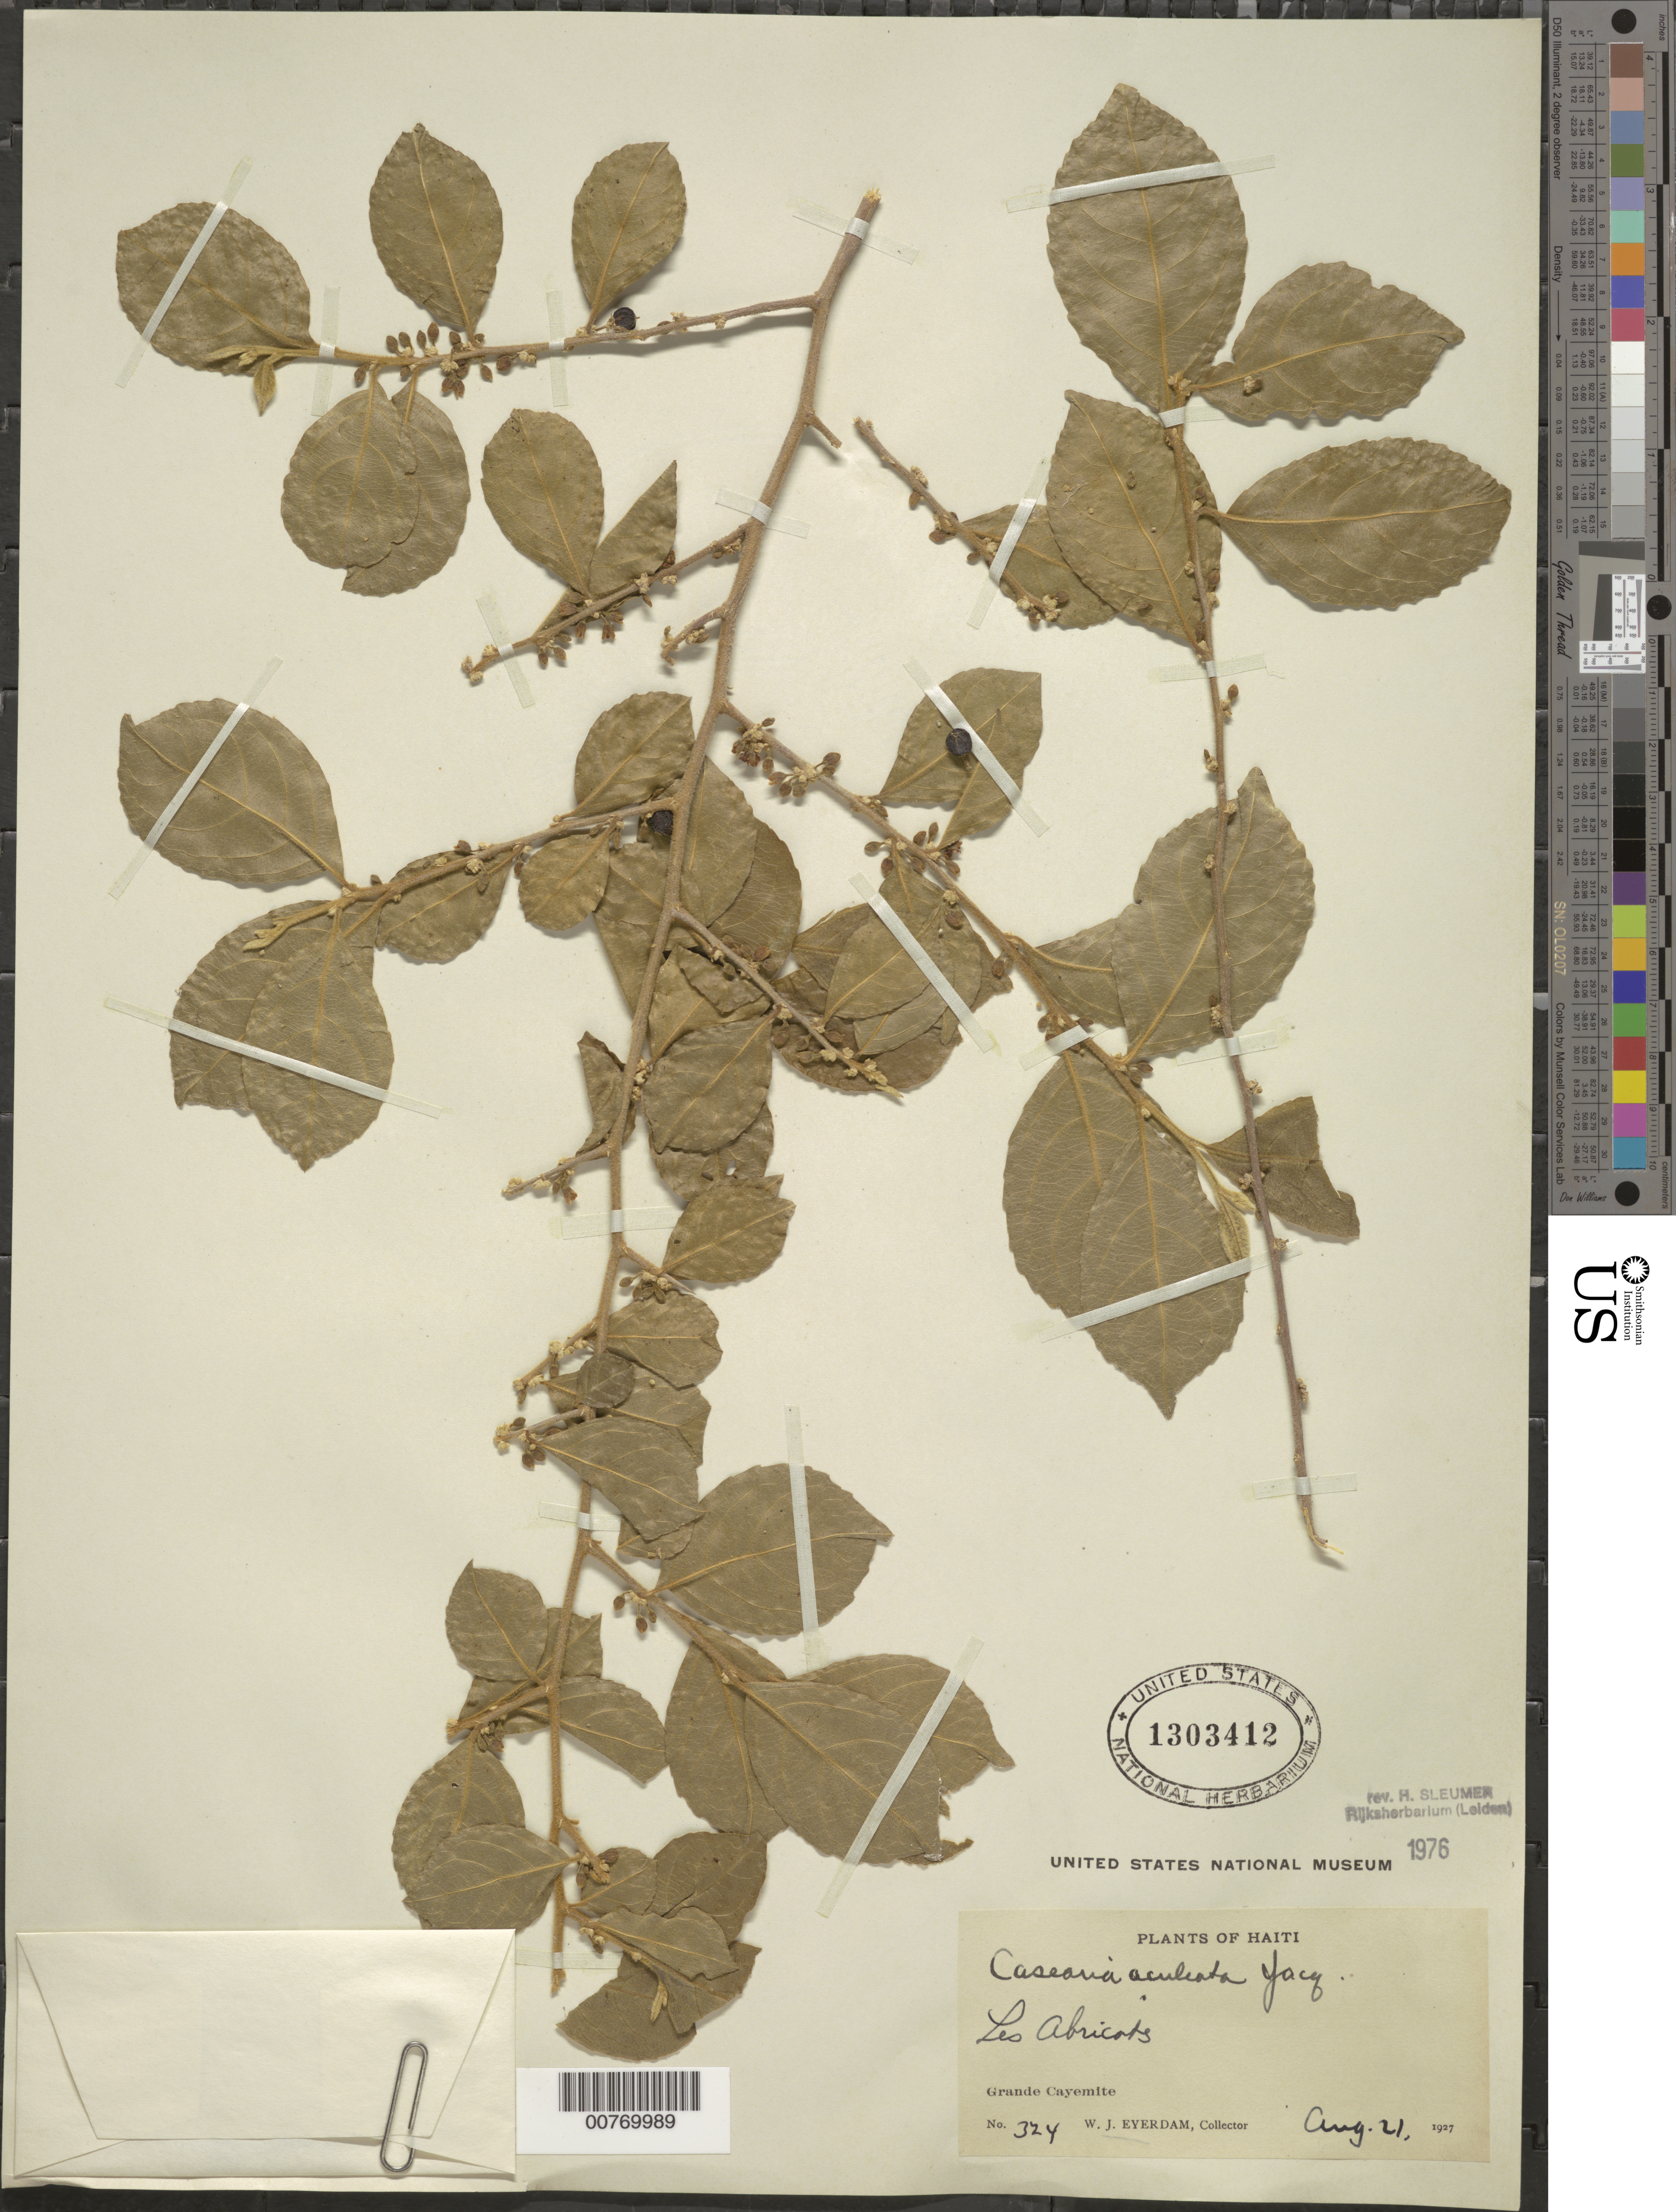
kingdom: Plantae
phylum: Tracheophyta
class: Magnoliopsida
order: Malpighiales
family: Salicaceae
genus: Casearia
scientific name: Casearia aculeata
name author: Jacq.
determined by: Sleumer, H. O.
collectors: W. J. Eyerdam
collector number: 324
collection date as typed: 21 Aug 1927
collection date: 1927-08-21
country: Haiti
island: Hispaniola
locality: Grande Cayemite, Les Abricods.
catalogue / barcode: US 1303412